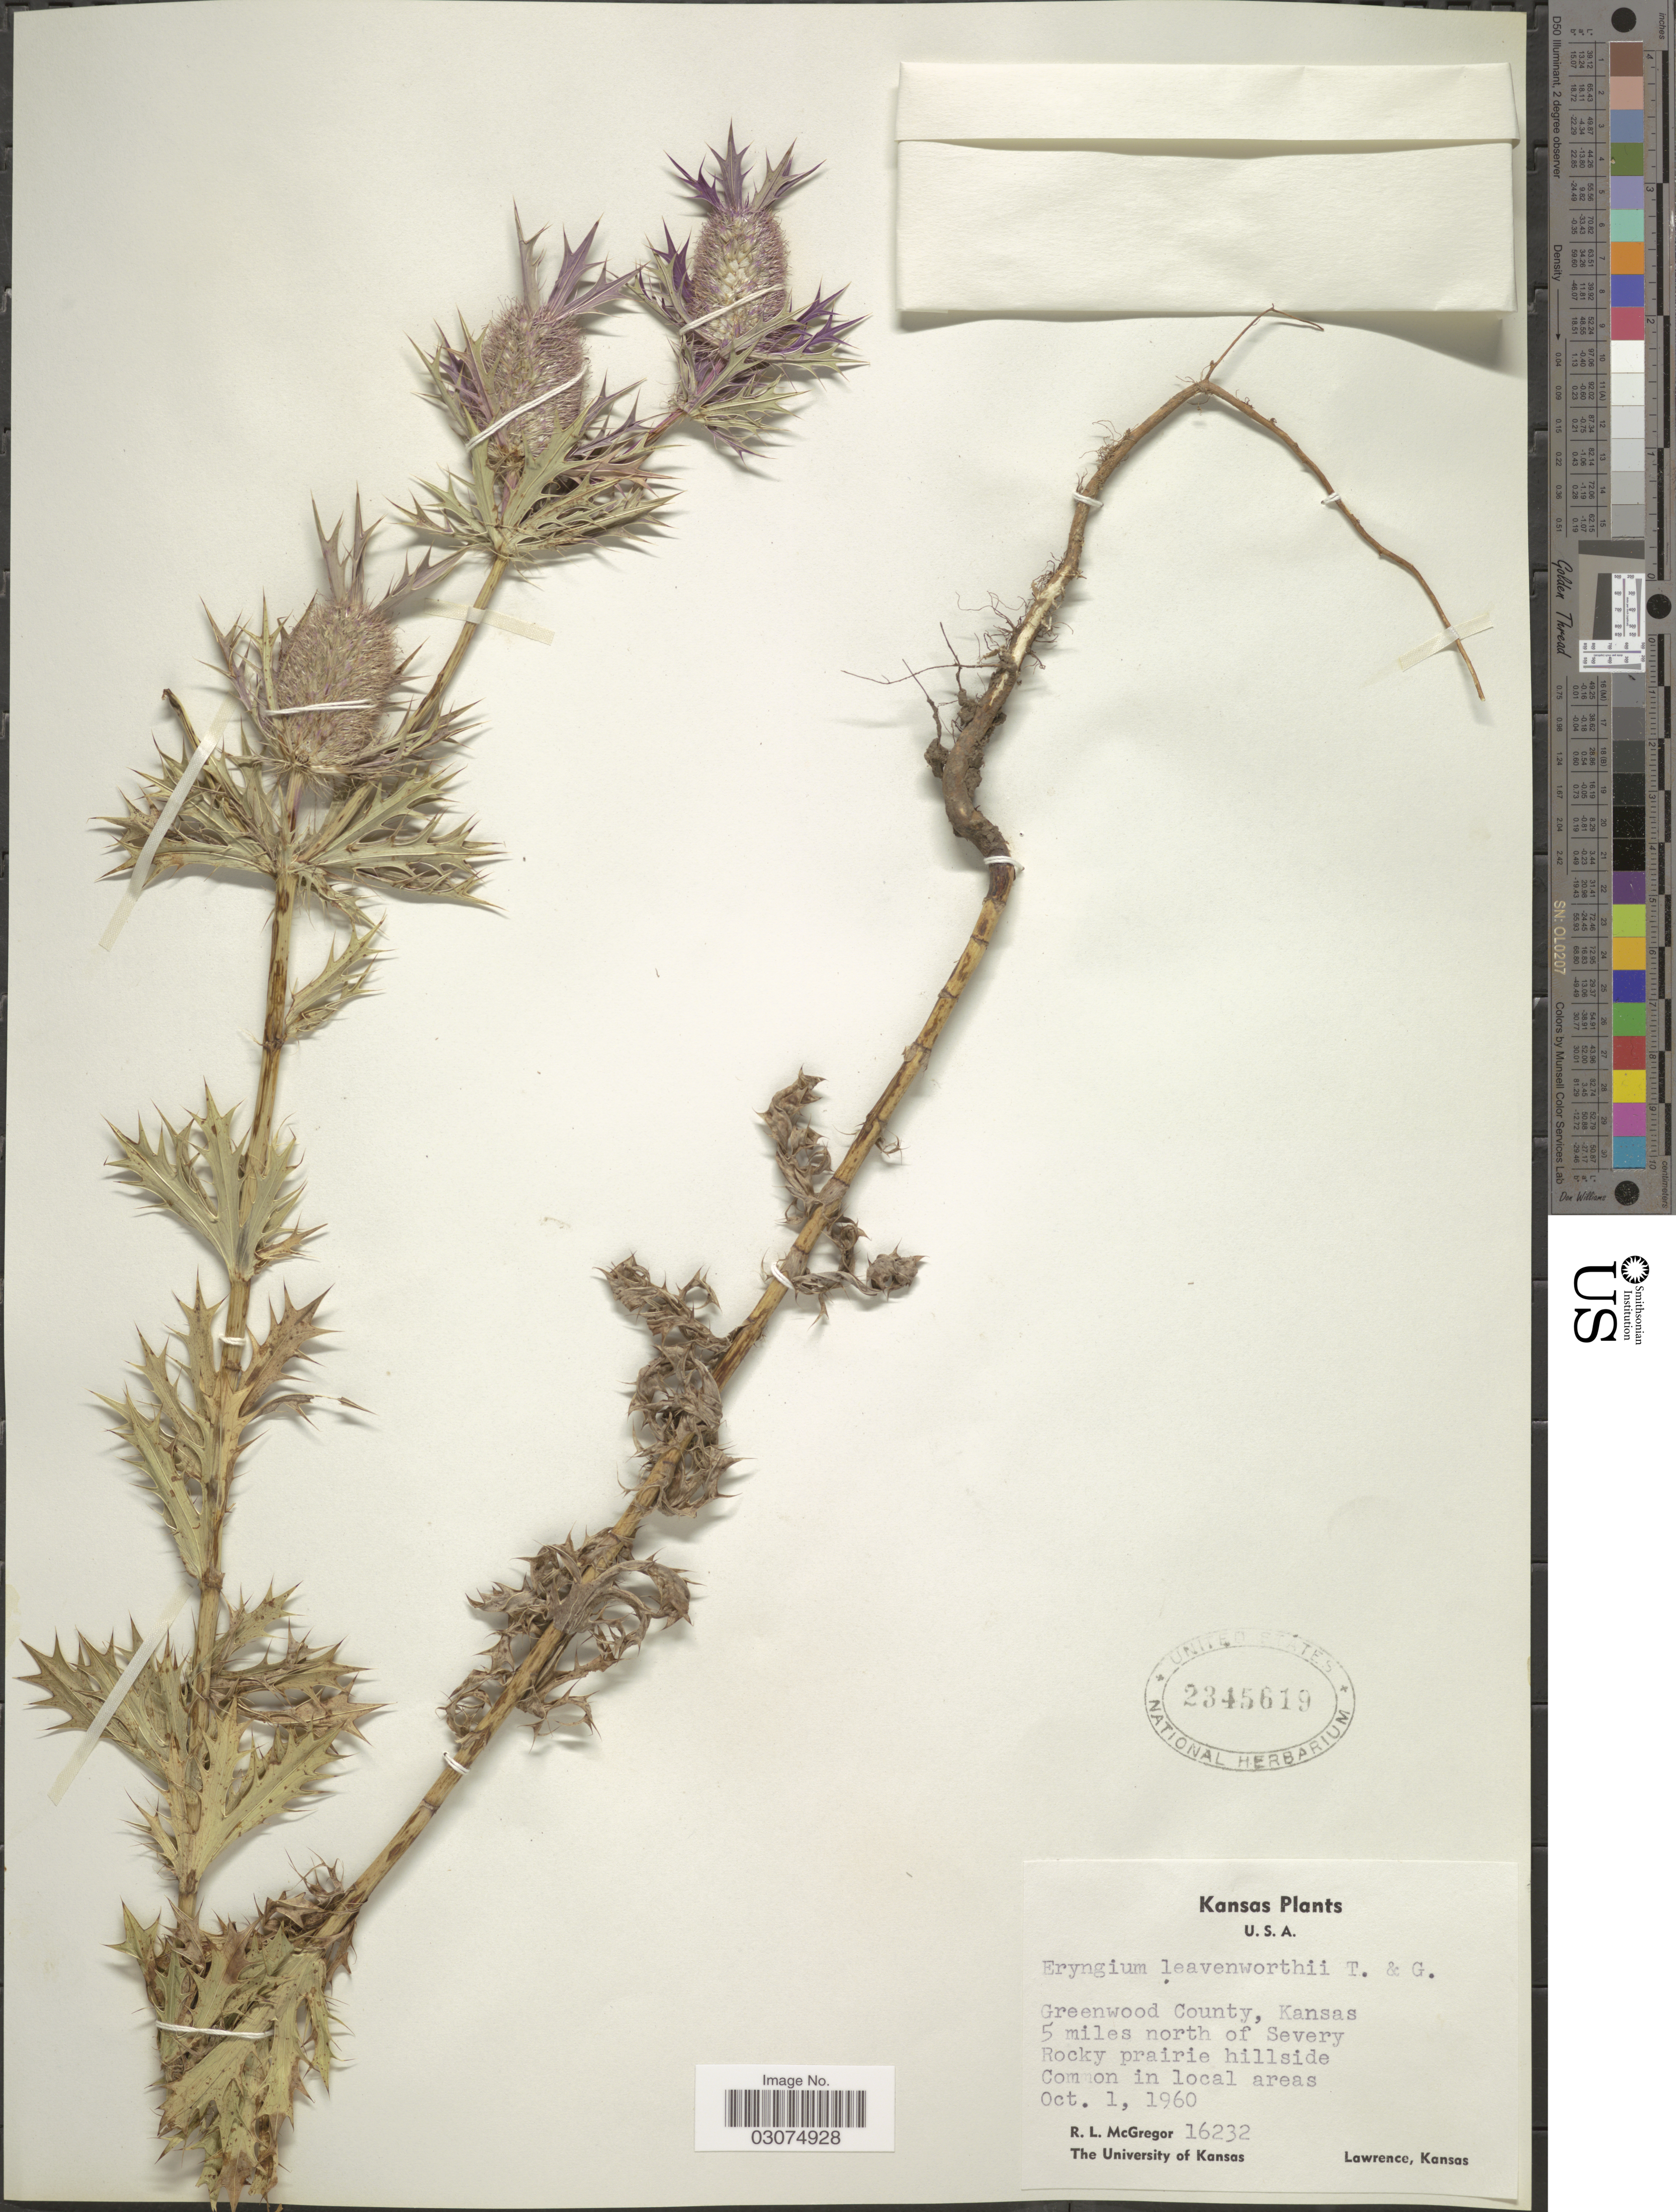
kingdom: Plantae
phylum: Tracheophyta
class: Magnoliopsida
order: Apiales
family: Apiaceae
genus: Eryngium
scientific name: Eryngium leavenworthii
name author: Torr. & A. Gray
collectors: R. McGregor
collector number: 16232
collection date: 1960-10-01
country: United States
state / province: Kansas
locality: Greenwood County, Kansas 5 miles north of Severy Rocky prairie hillside.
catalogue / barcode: US 2345619